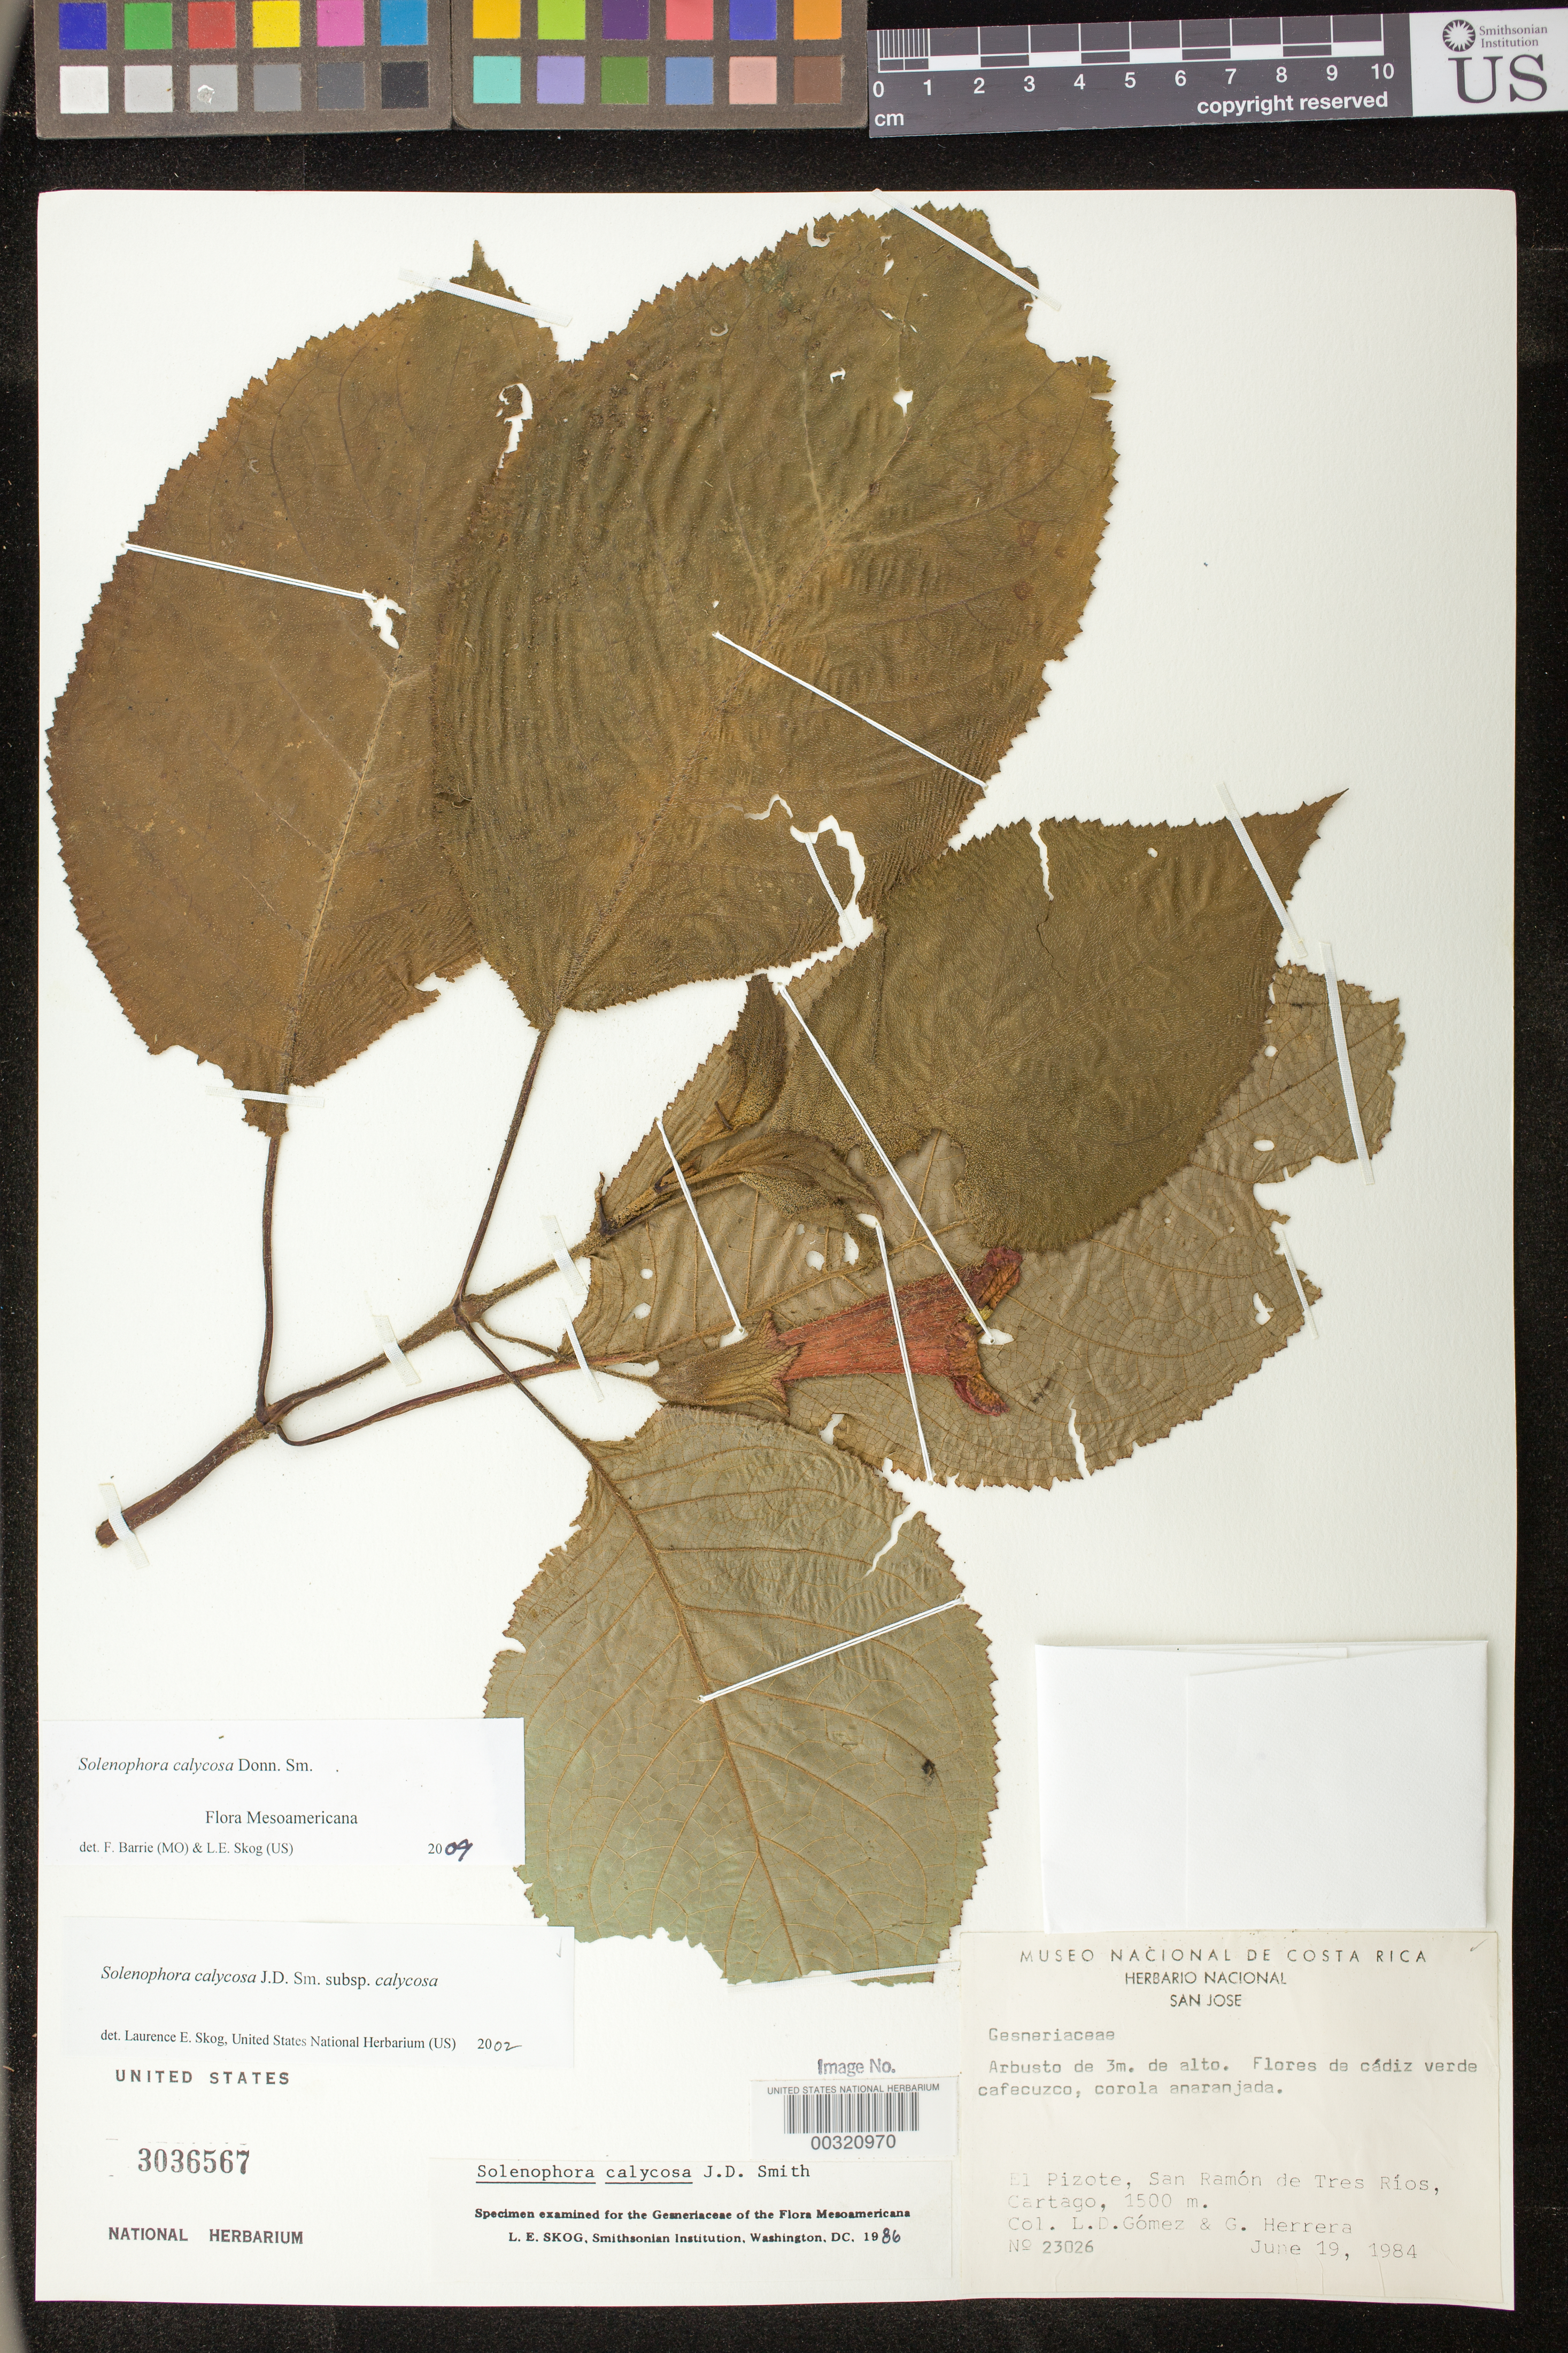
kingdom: Plantae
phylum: Tracheophyta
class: Magnoliopsida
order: Lamiales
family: Gesneriaceae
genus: Solenophora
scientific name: Solenophora calycosa Donn. Sm. subsp. calycosa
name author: (Donn. Sm.) Donn. Sm.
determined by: Skog, Laurence E.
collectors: L. D. Gómez & G. Herrera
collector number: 23026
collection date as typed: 19 Jun 1984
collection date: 1984-06-19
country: Costa Rica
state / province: Cartago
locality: El Pizote, San Ramón de Tres Ríos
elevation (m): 1500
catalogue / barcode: US 3036567